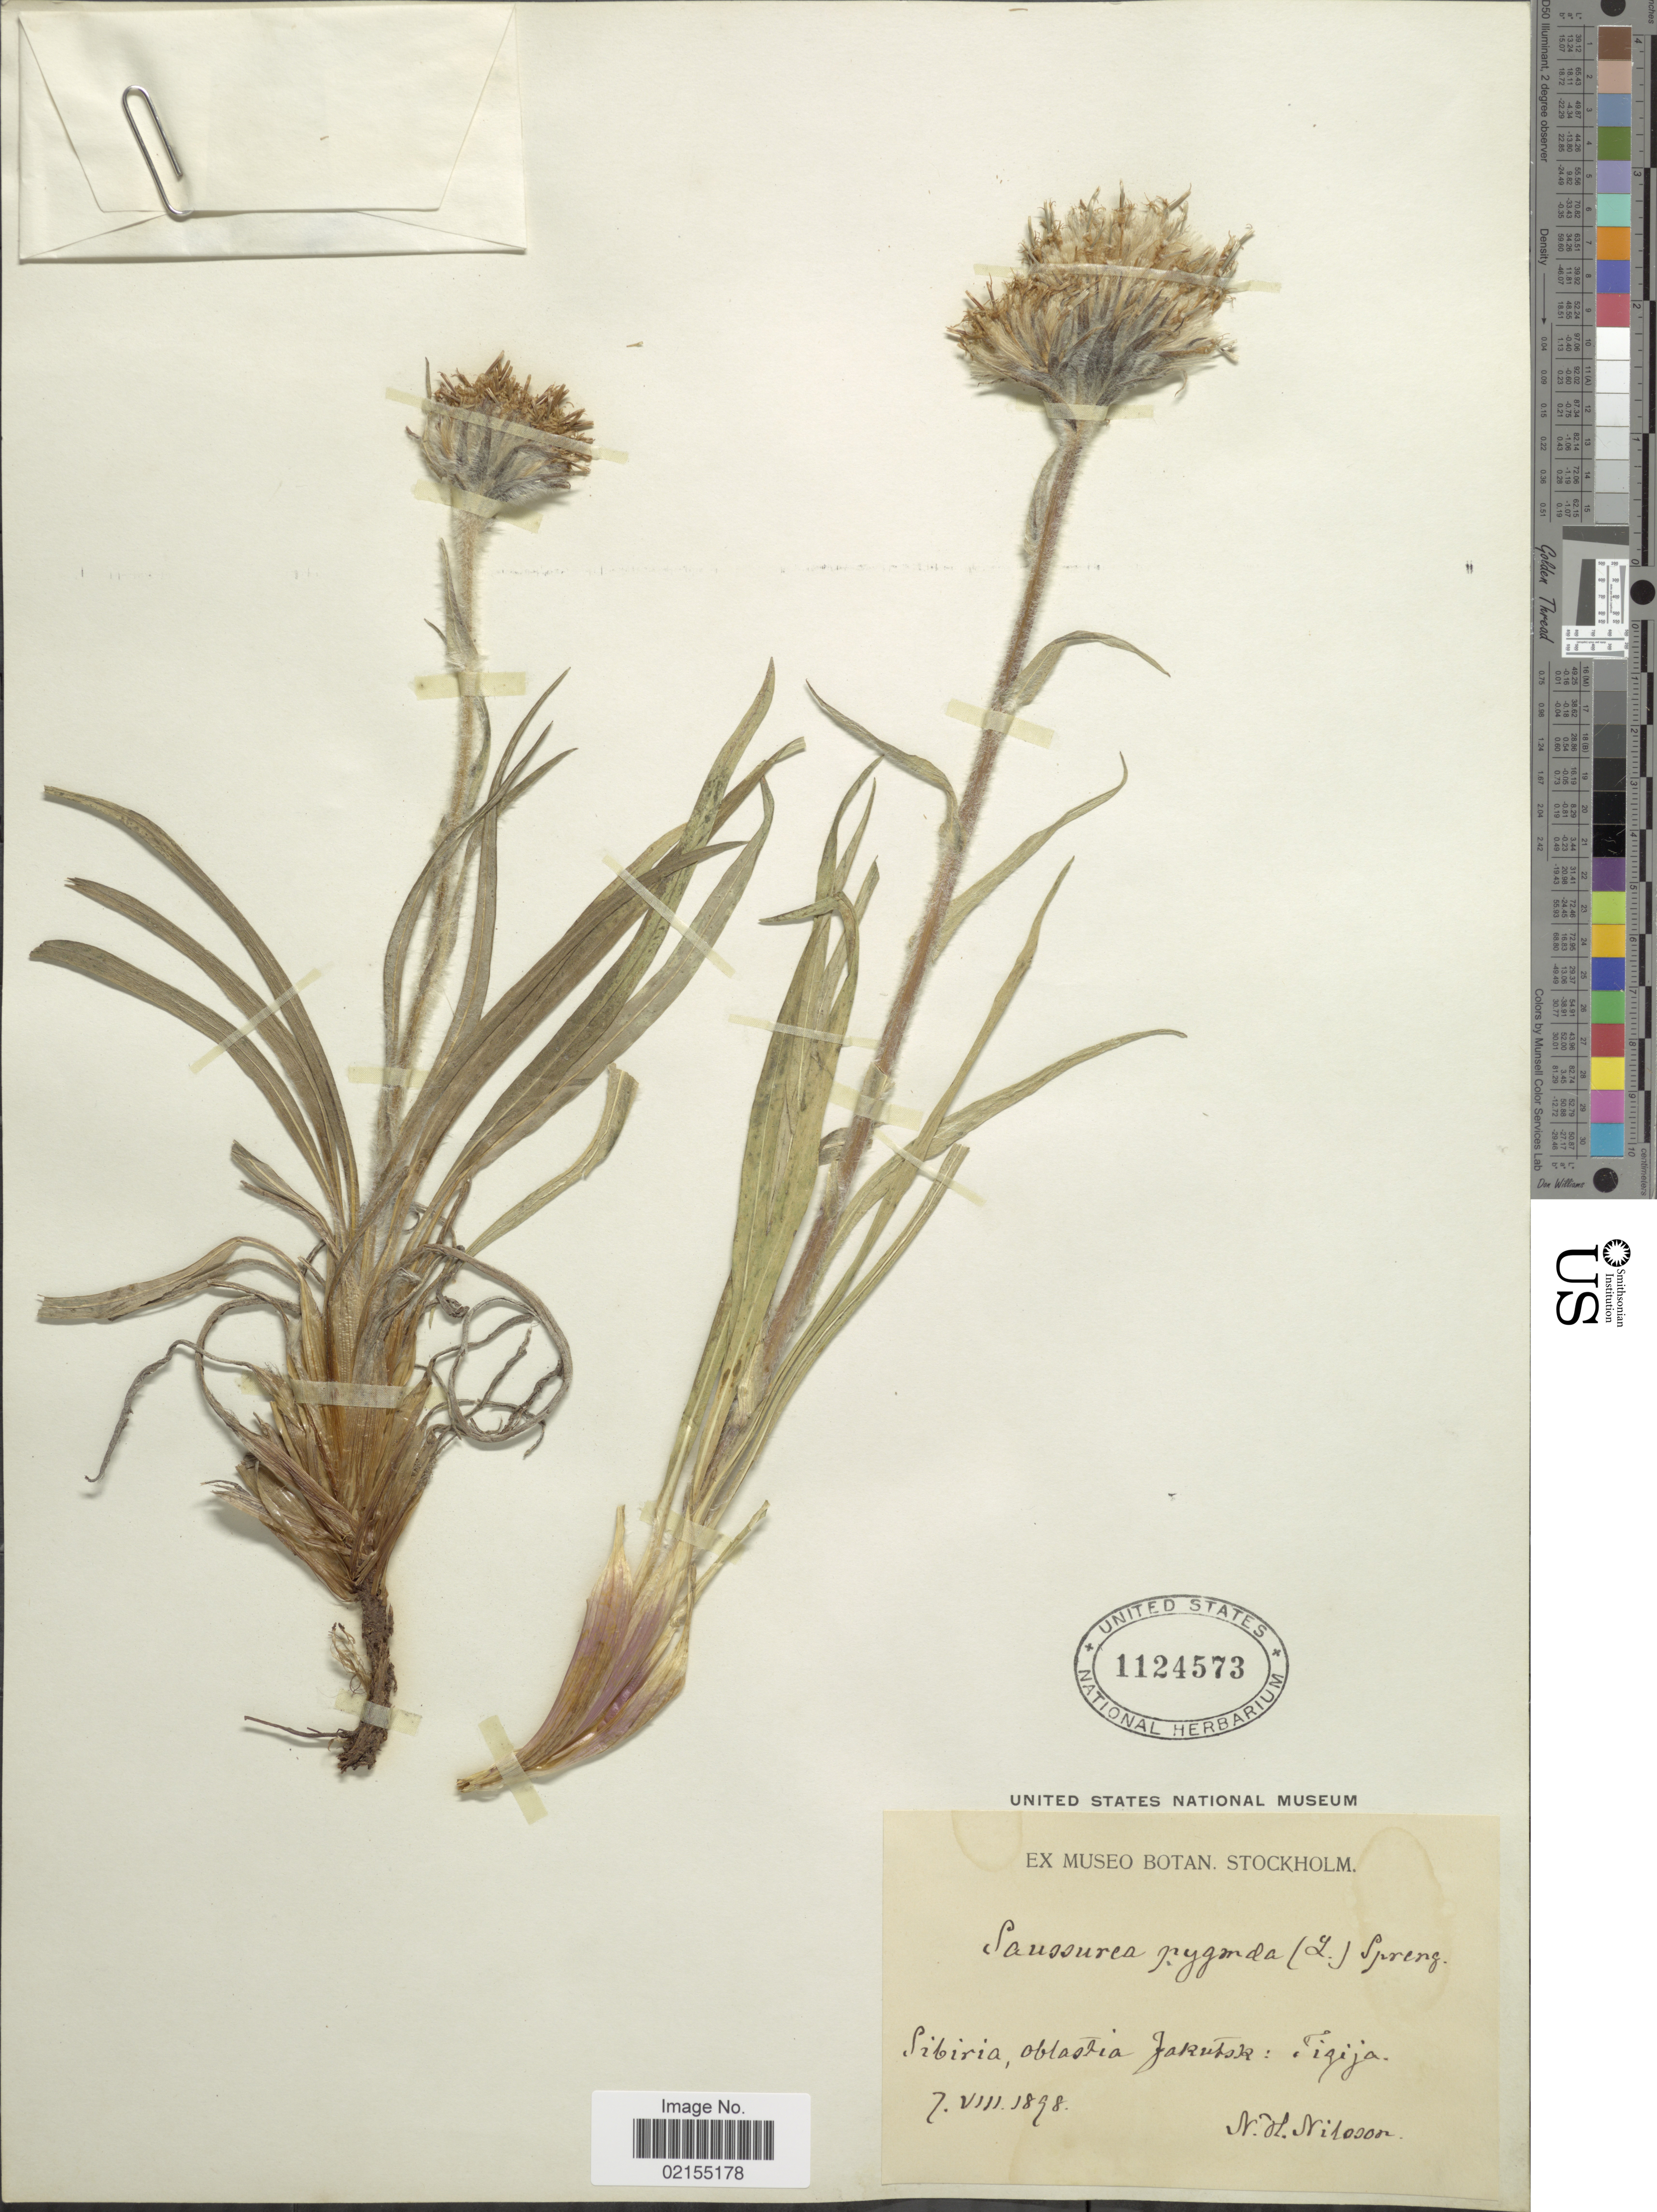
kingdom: Plantae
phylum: Tracheophyta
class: Magnoliopsida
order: Asterales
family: Asteraceae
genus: Saussurea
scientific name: Saussurea schanginiana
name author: (Wydler) Fisch. ex Herd.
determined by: Chen, Yousheng S.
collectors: N. H. Nilsson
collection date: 1898-08-07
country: Russian Federation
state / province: Sakha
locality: Sibiria, oblast Yakutsk: Tigiye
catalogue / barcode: US 1124573